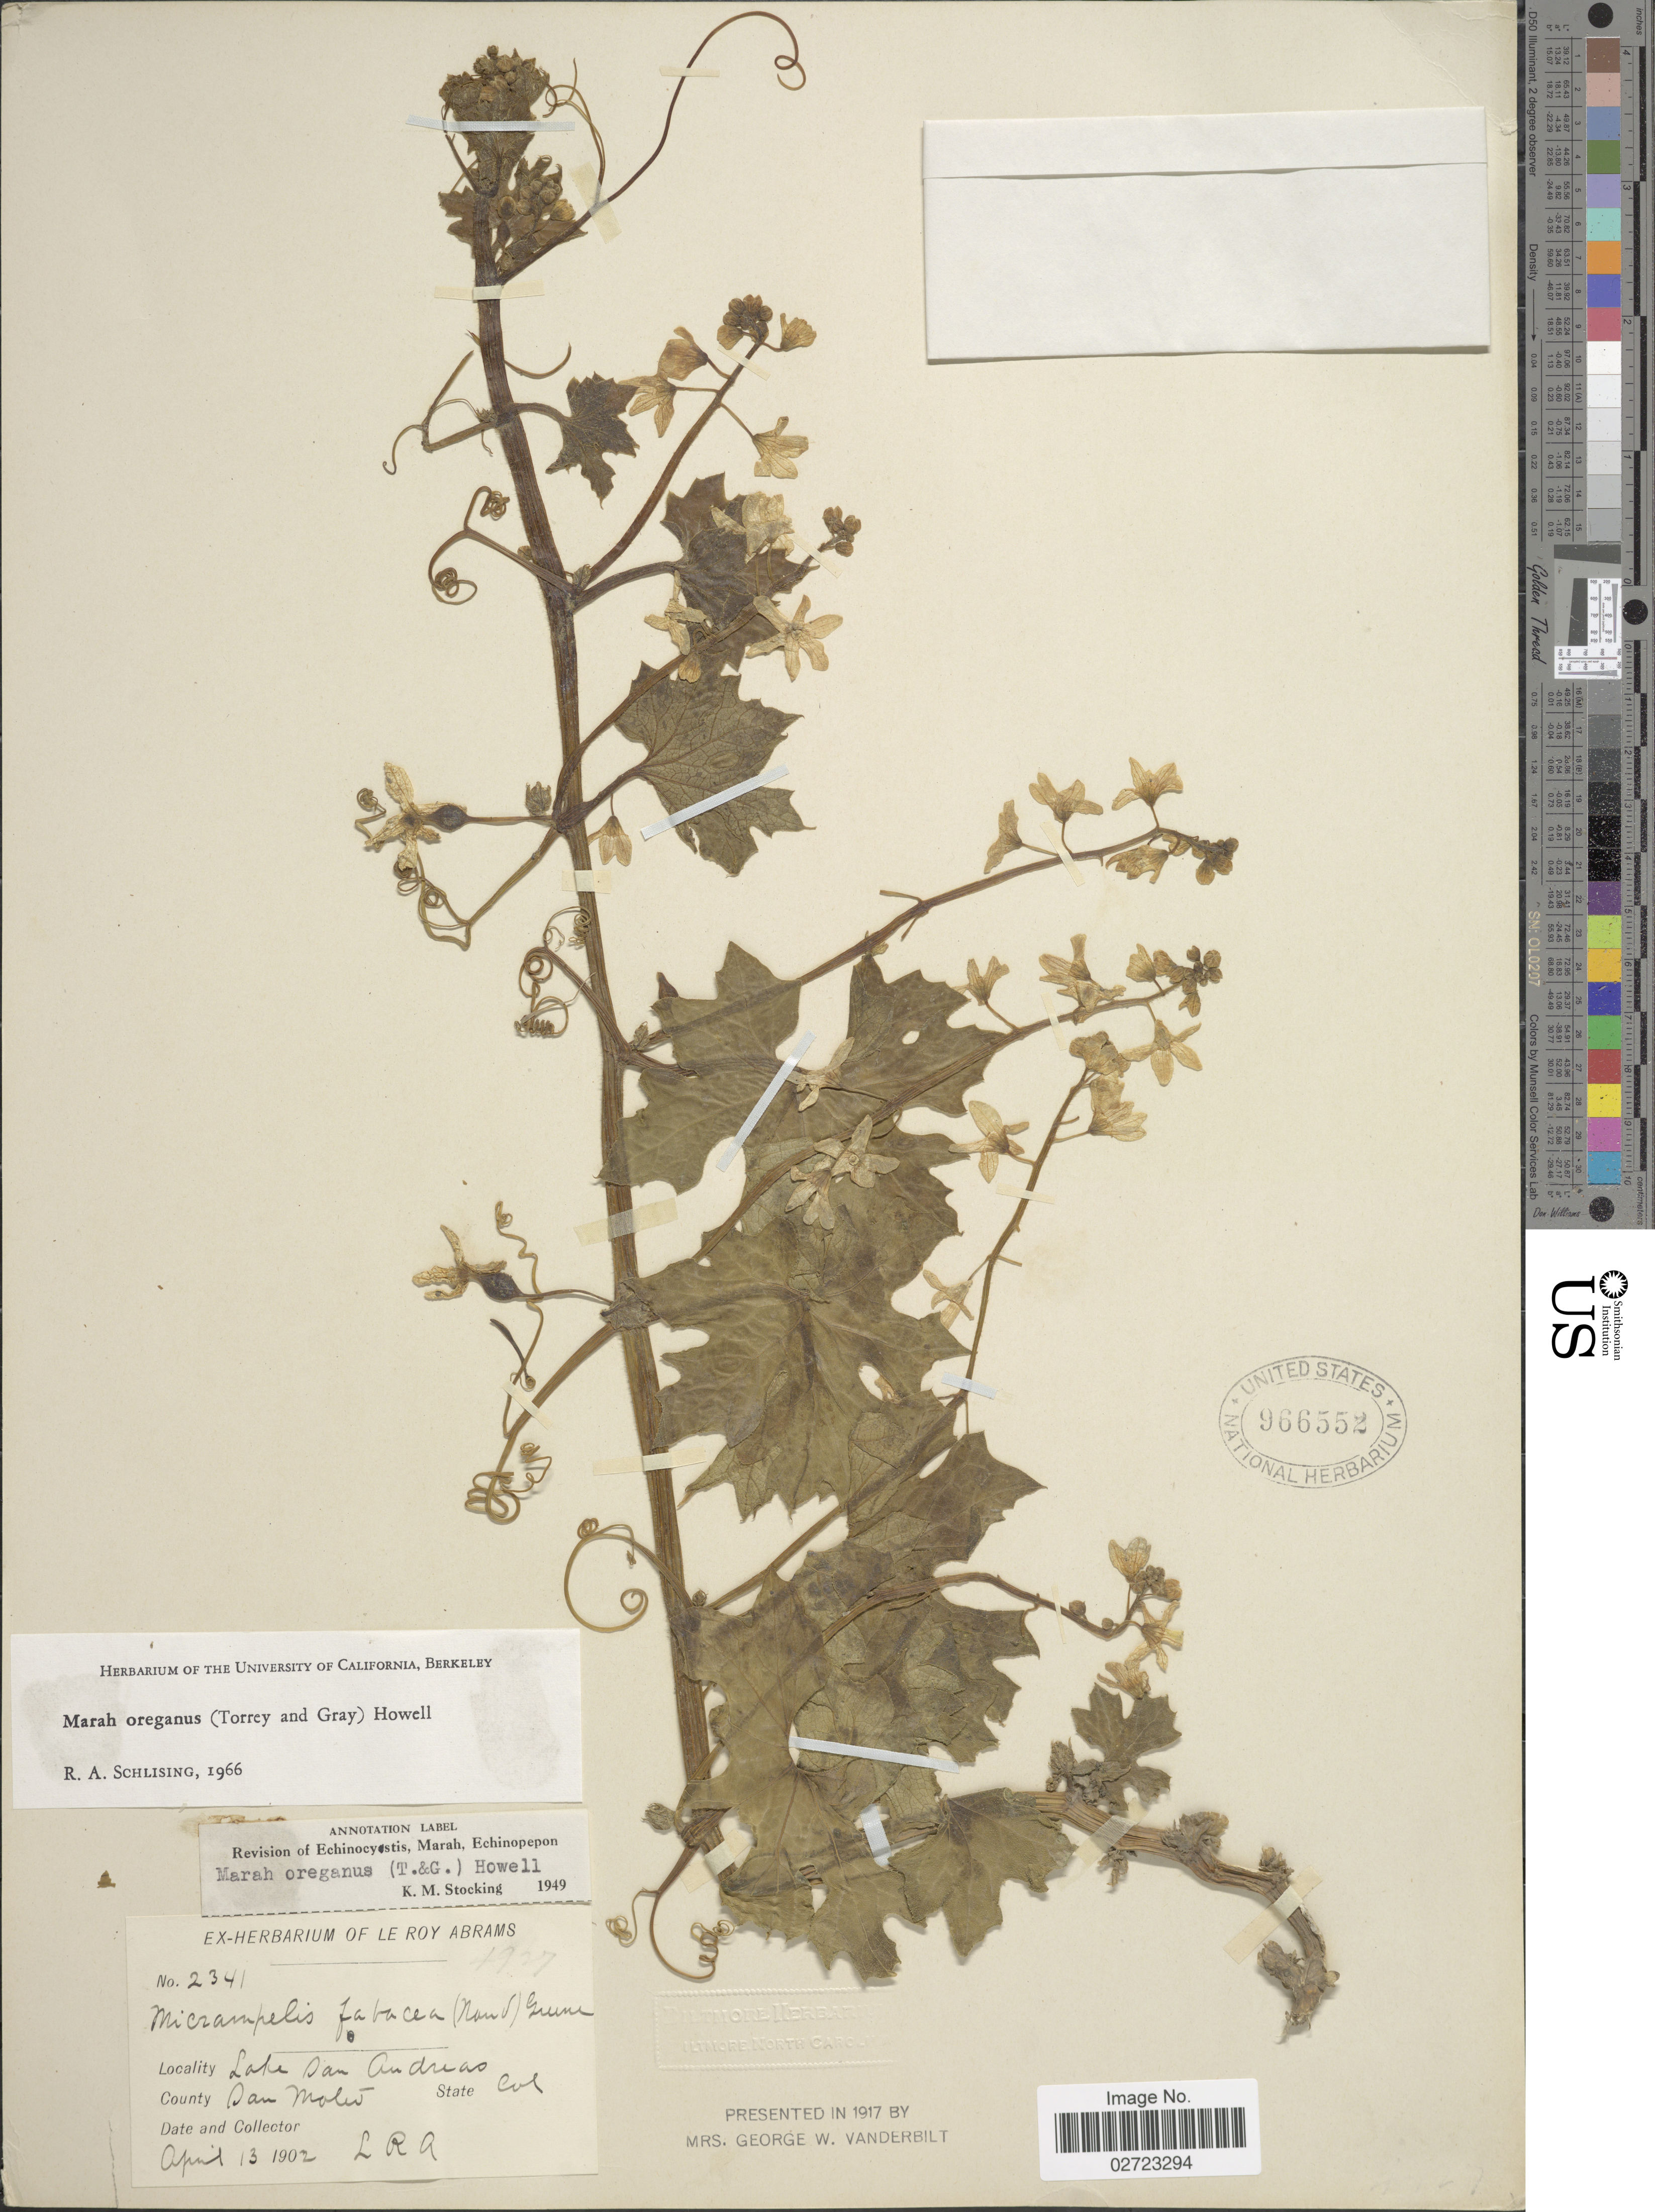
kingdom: Plantae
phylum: Tracheophyta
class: Magnoliopsida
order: Cucurbitales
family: Cucurbitaceae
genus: Marah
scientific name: Marah oregana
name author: (Torr. & A. Gray) Howell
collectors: L. Abrams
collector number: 2341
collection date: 1902-04-13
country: United States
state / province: California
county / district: San Mateo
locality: Lake San Andreas, County San Mateo.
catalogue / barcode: US 966552